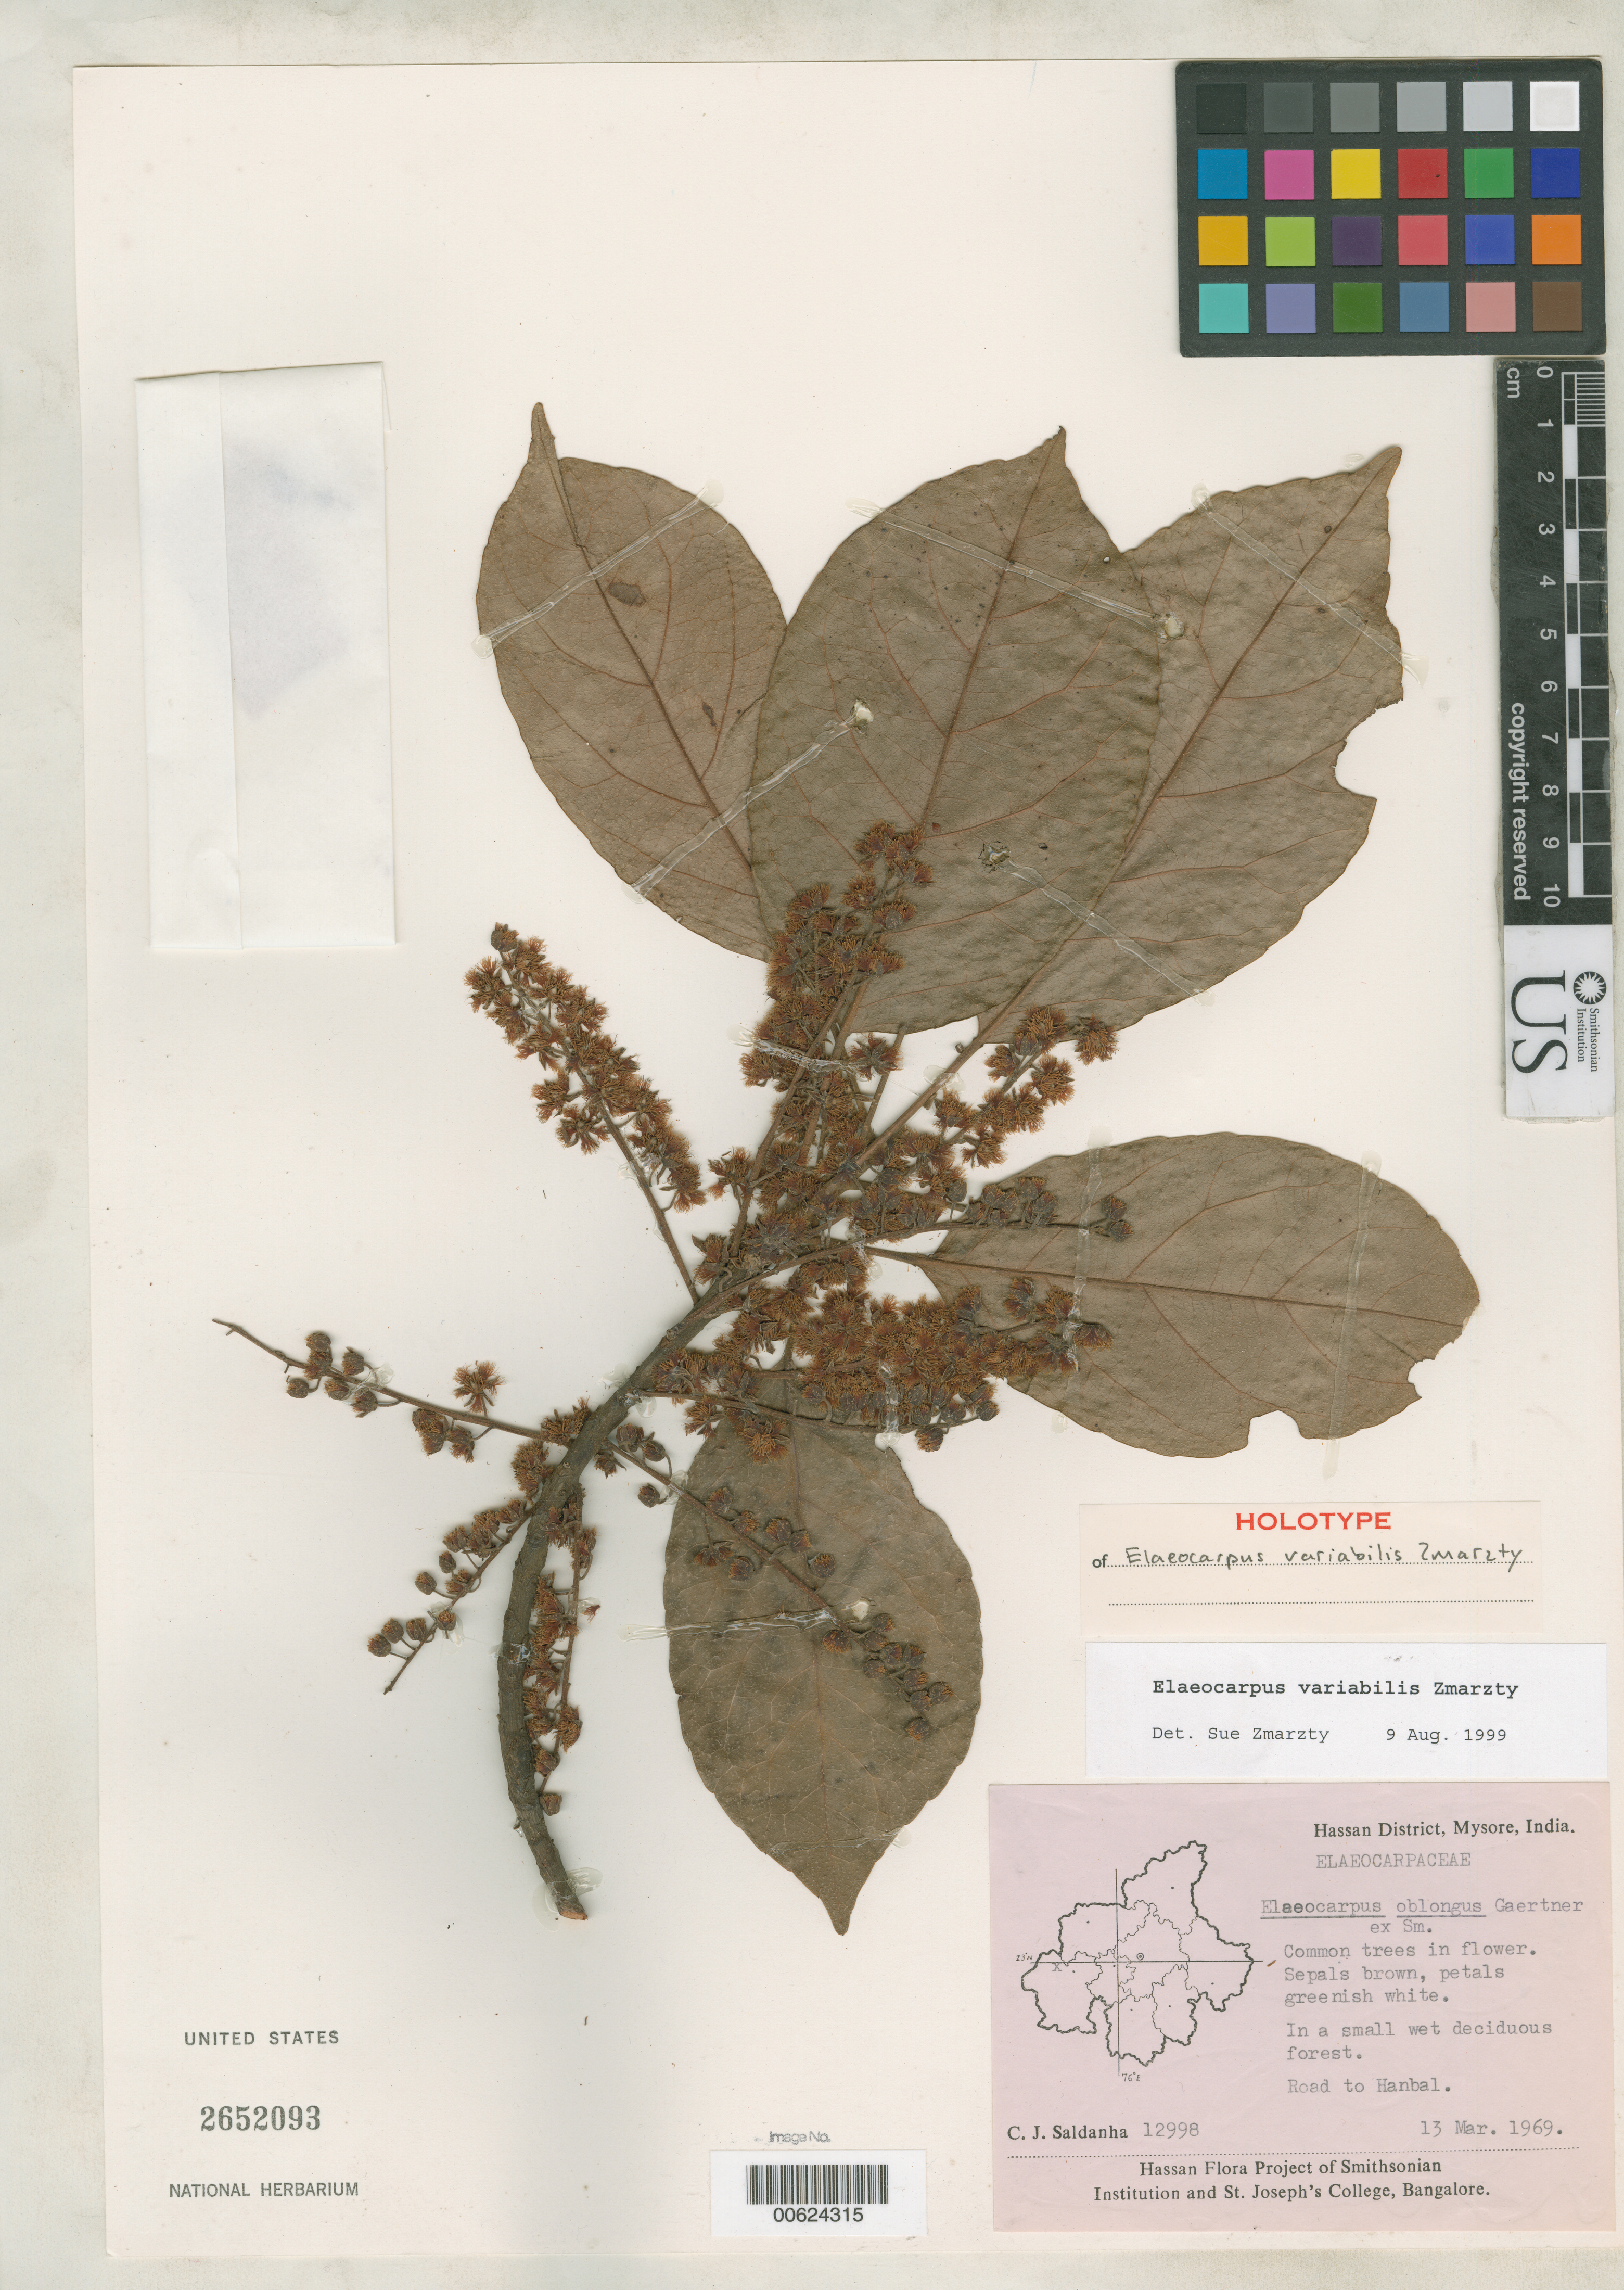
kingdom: Plantae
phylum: Tracheophyta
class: Magnoliopsida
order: Oxalidales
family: Elaeocarpaceae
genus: Elaeocarpus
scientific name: Elaeocarpus variabilis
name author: Zmarzty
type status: Holotype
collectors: C. J. Saldanha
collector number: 12998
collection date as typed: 13 Mar 1969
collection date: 1969-03-13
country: India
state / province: Karnataka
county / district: Mysore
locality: Road to Hanbal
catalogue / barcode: US 2652093